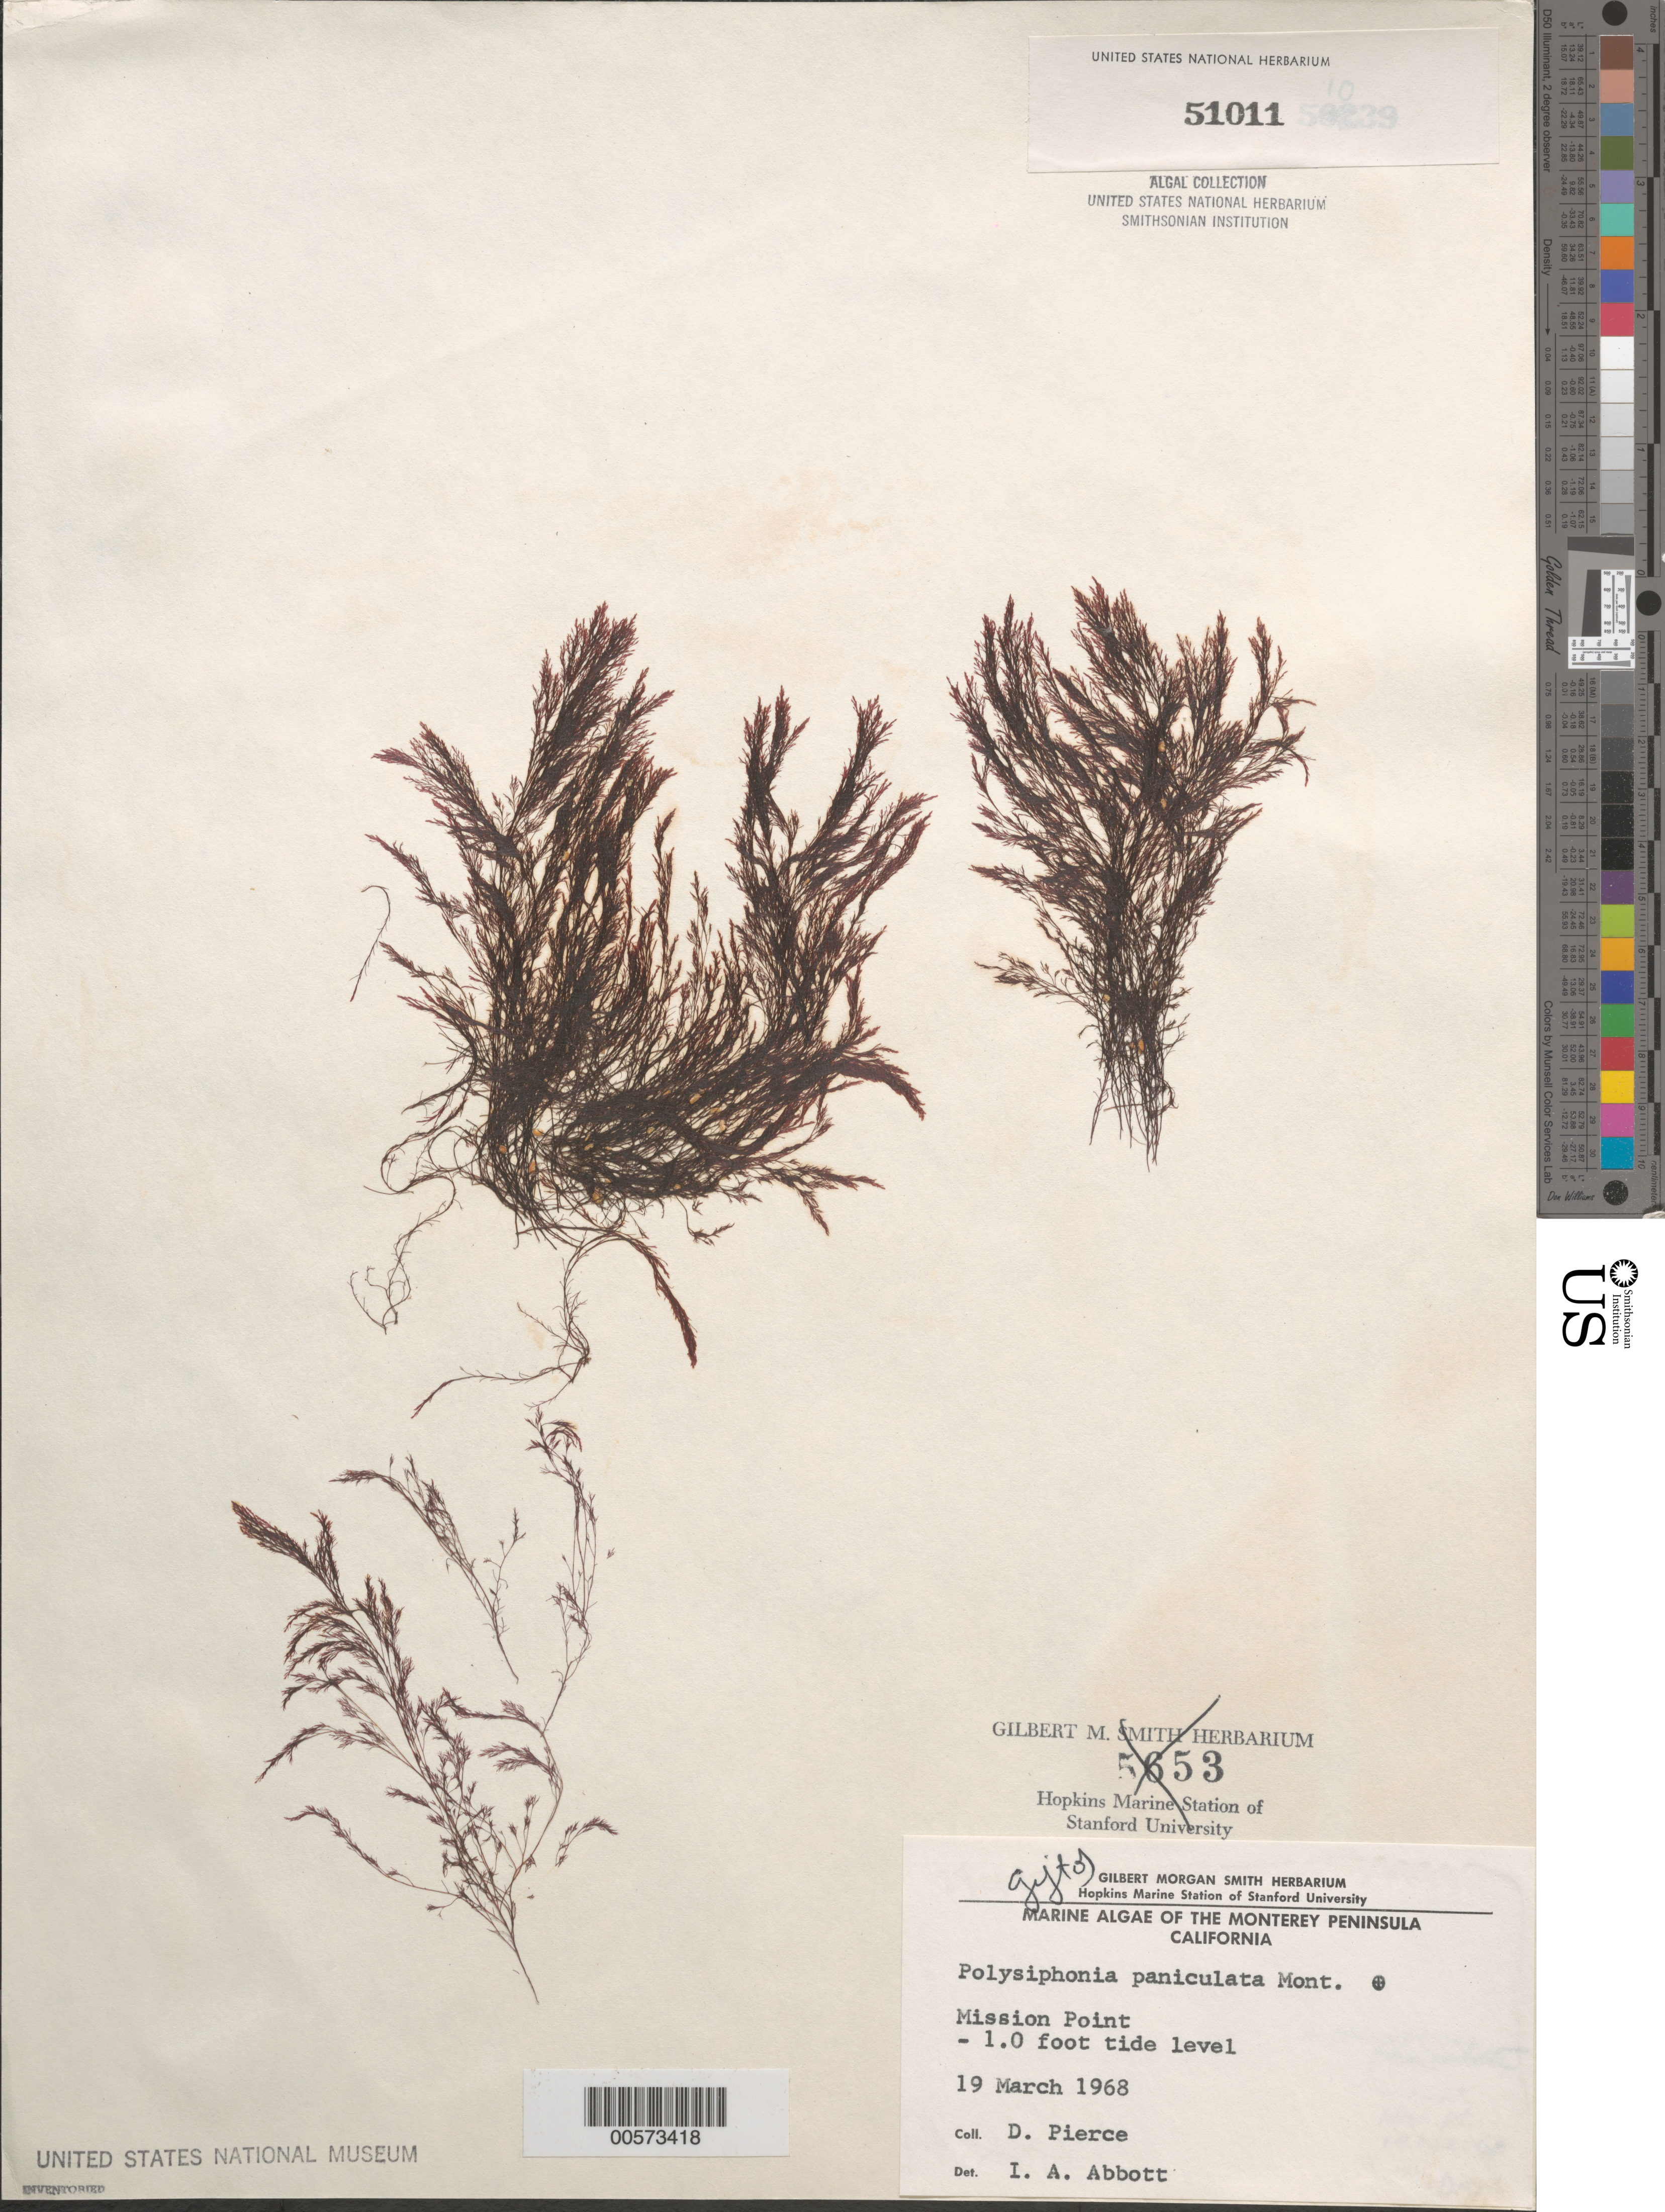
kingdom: Plantae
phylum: Rhodophyta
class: Florideophyceae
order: Ceramiales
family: Rhodomelaceae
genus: Eutrichosiphonia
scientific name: Eutrichosiphonia paniculata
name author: (Mont.) D.E.Bustamante & T.O. Cho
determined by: Algae name updating Project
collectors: D. Pierce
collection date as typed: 19 Mar 1968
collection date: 1968-03-19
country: United States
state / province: California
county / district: Monterey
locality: Mission Point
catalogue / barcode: US 51011